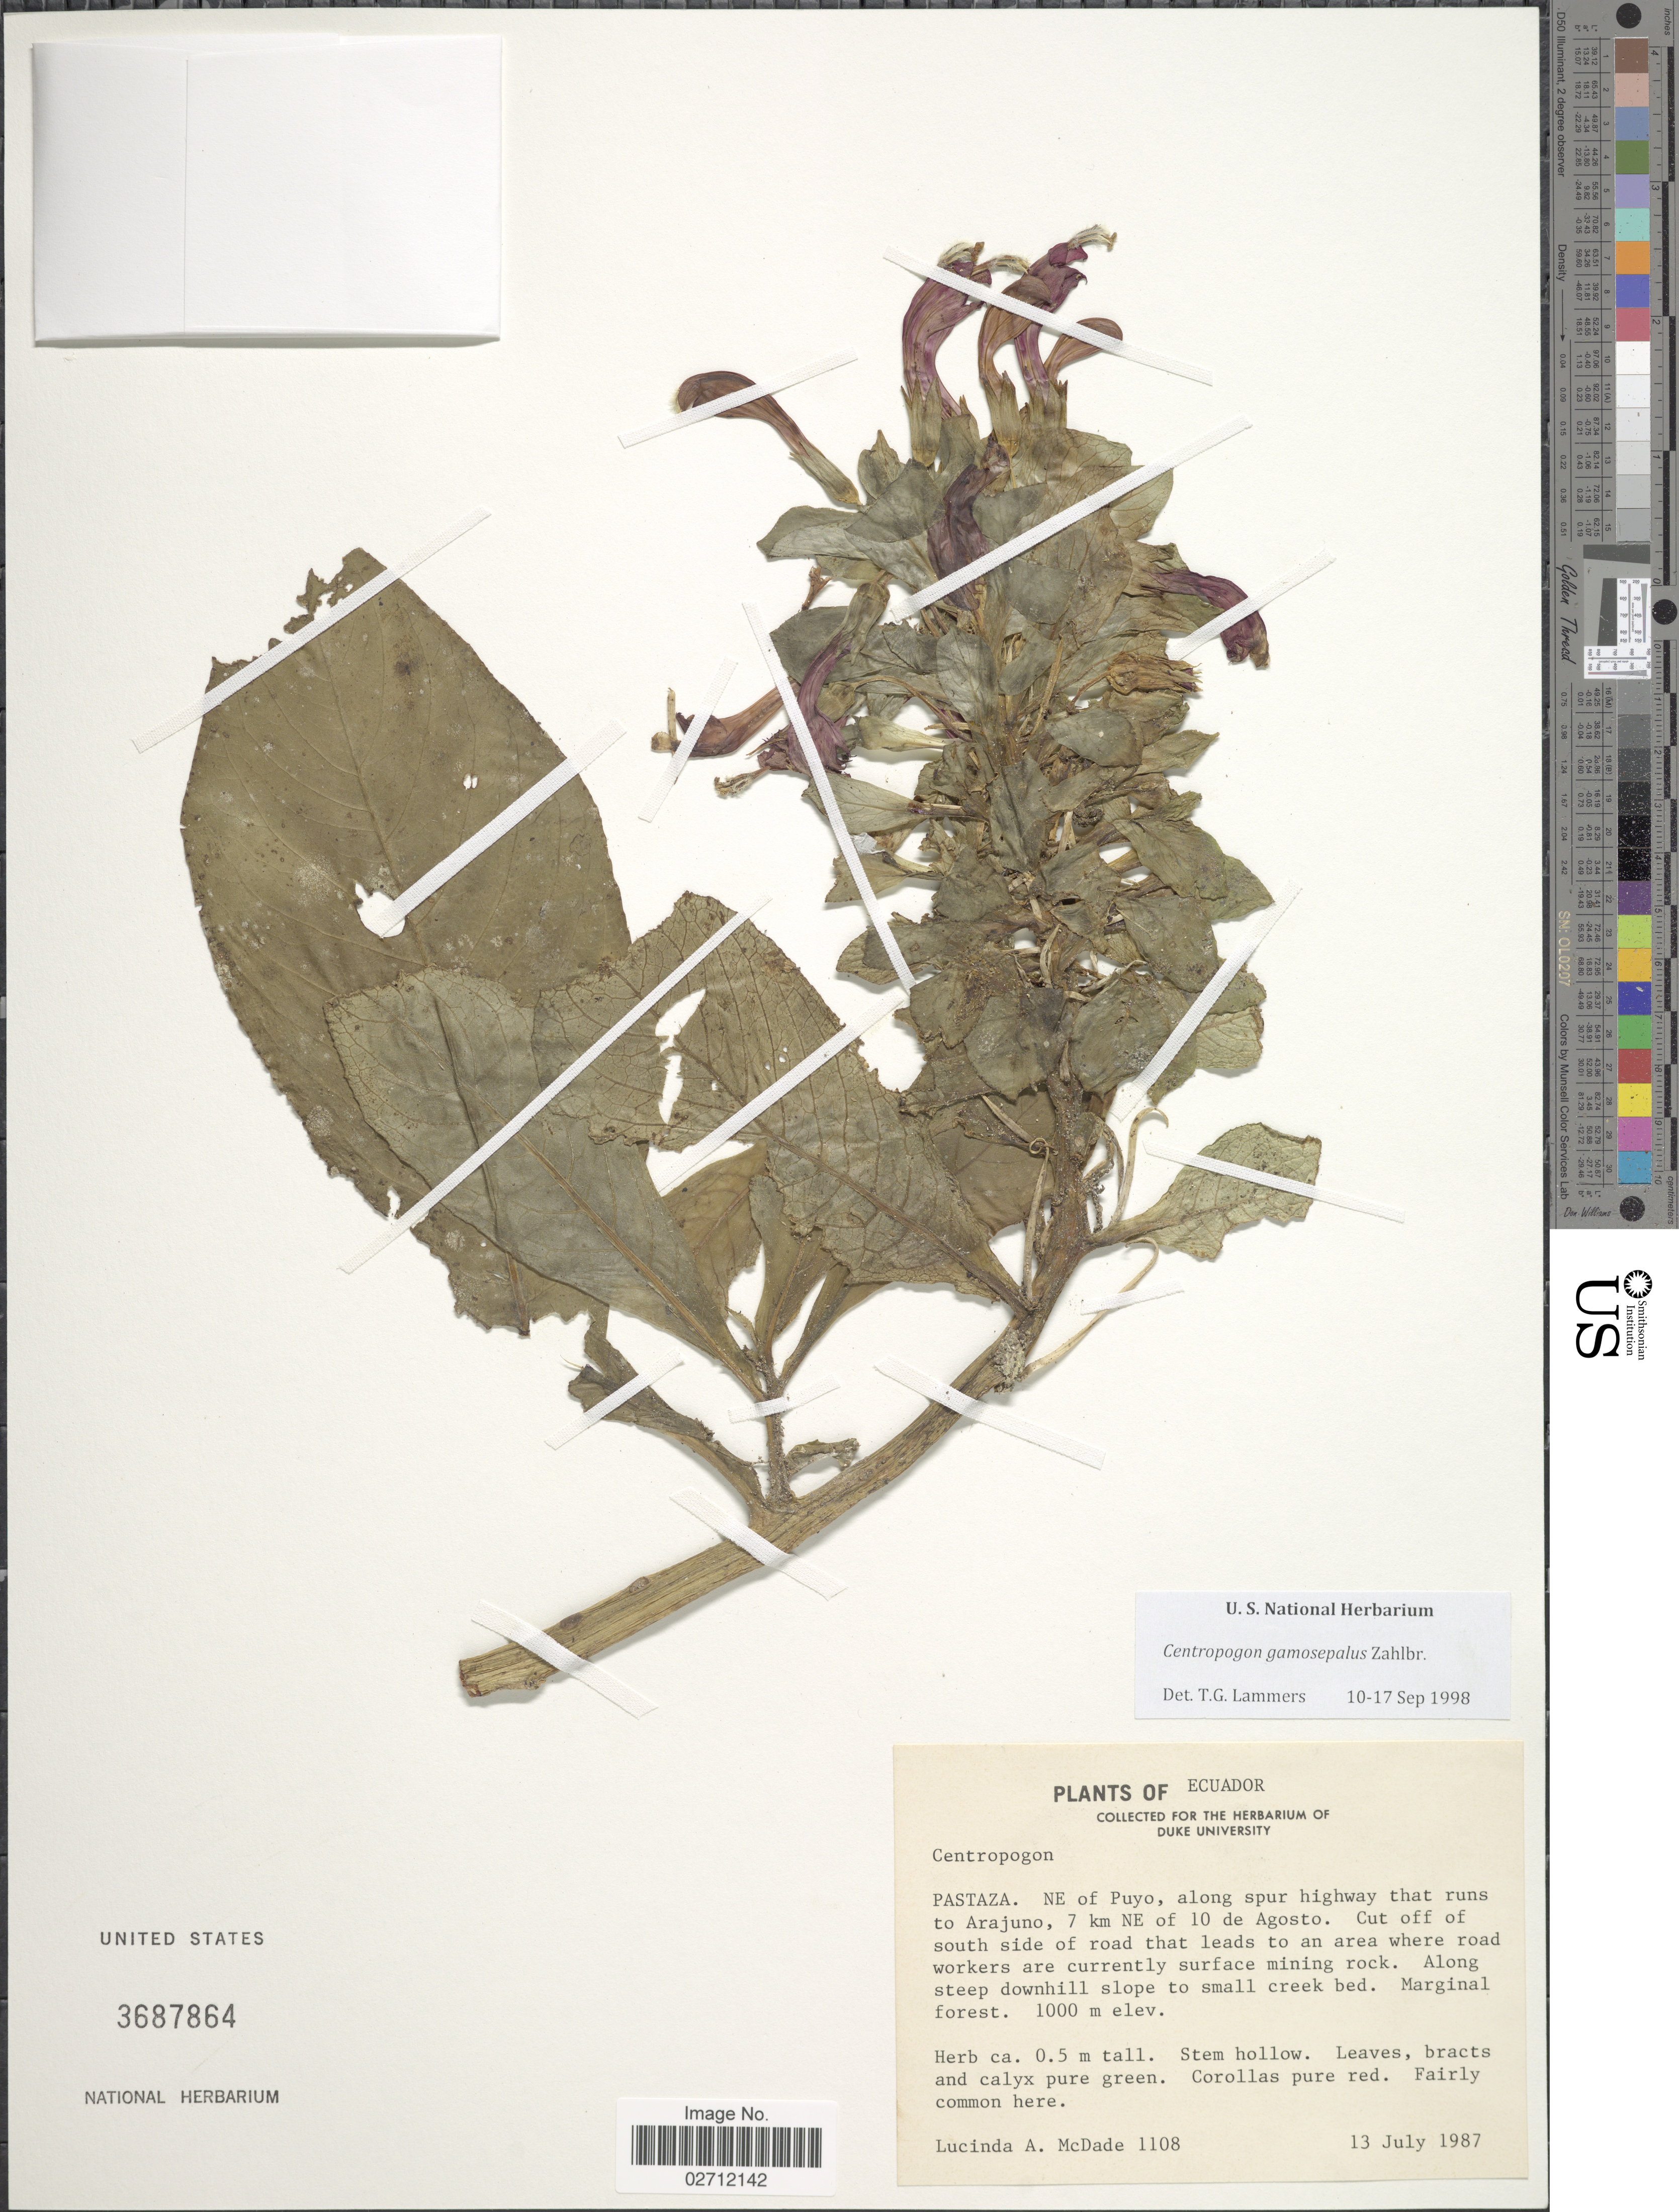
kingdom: Plantae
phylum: Tracheophyta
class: Magnoliopsida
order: Asterales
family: Campanulaceae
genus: Centropogon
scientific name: Centropogon gamosepalus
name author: Zahlbr.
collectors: L. McDade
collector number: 1108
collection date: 1987-07-13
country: Ecuador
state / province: Pastaza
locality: NE of Puyo, along spur highway that runs to Arajuno, 7 km NE of 10 de Agosto, cut off of south side of road that leads to an area where road workers are currently surface mining rock, along steep downhill slope to small creek bed.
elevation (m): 1000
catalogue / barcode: US 3687864